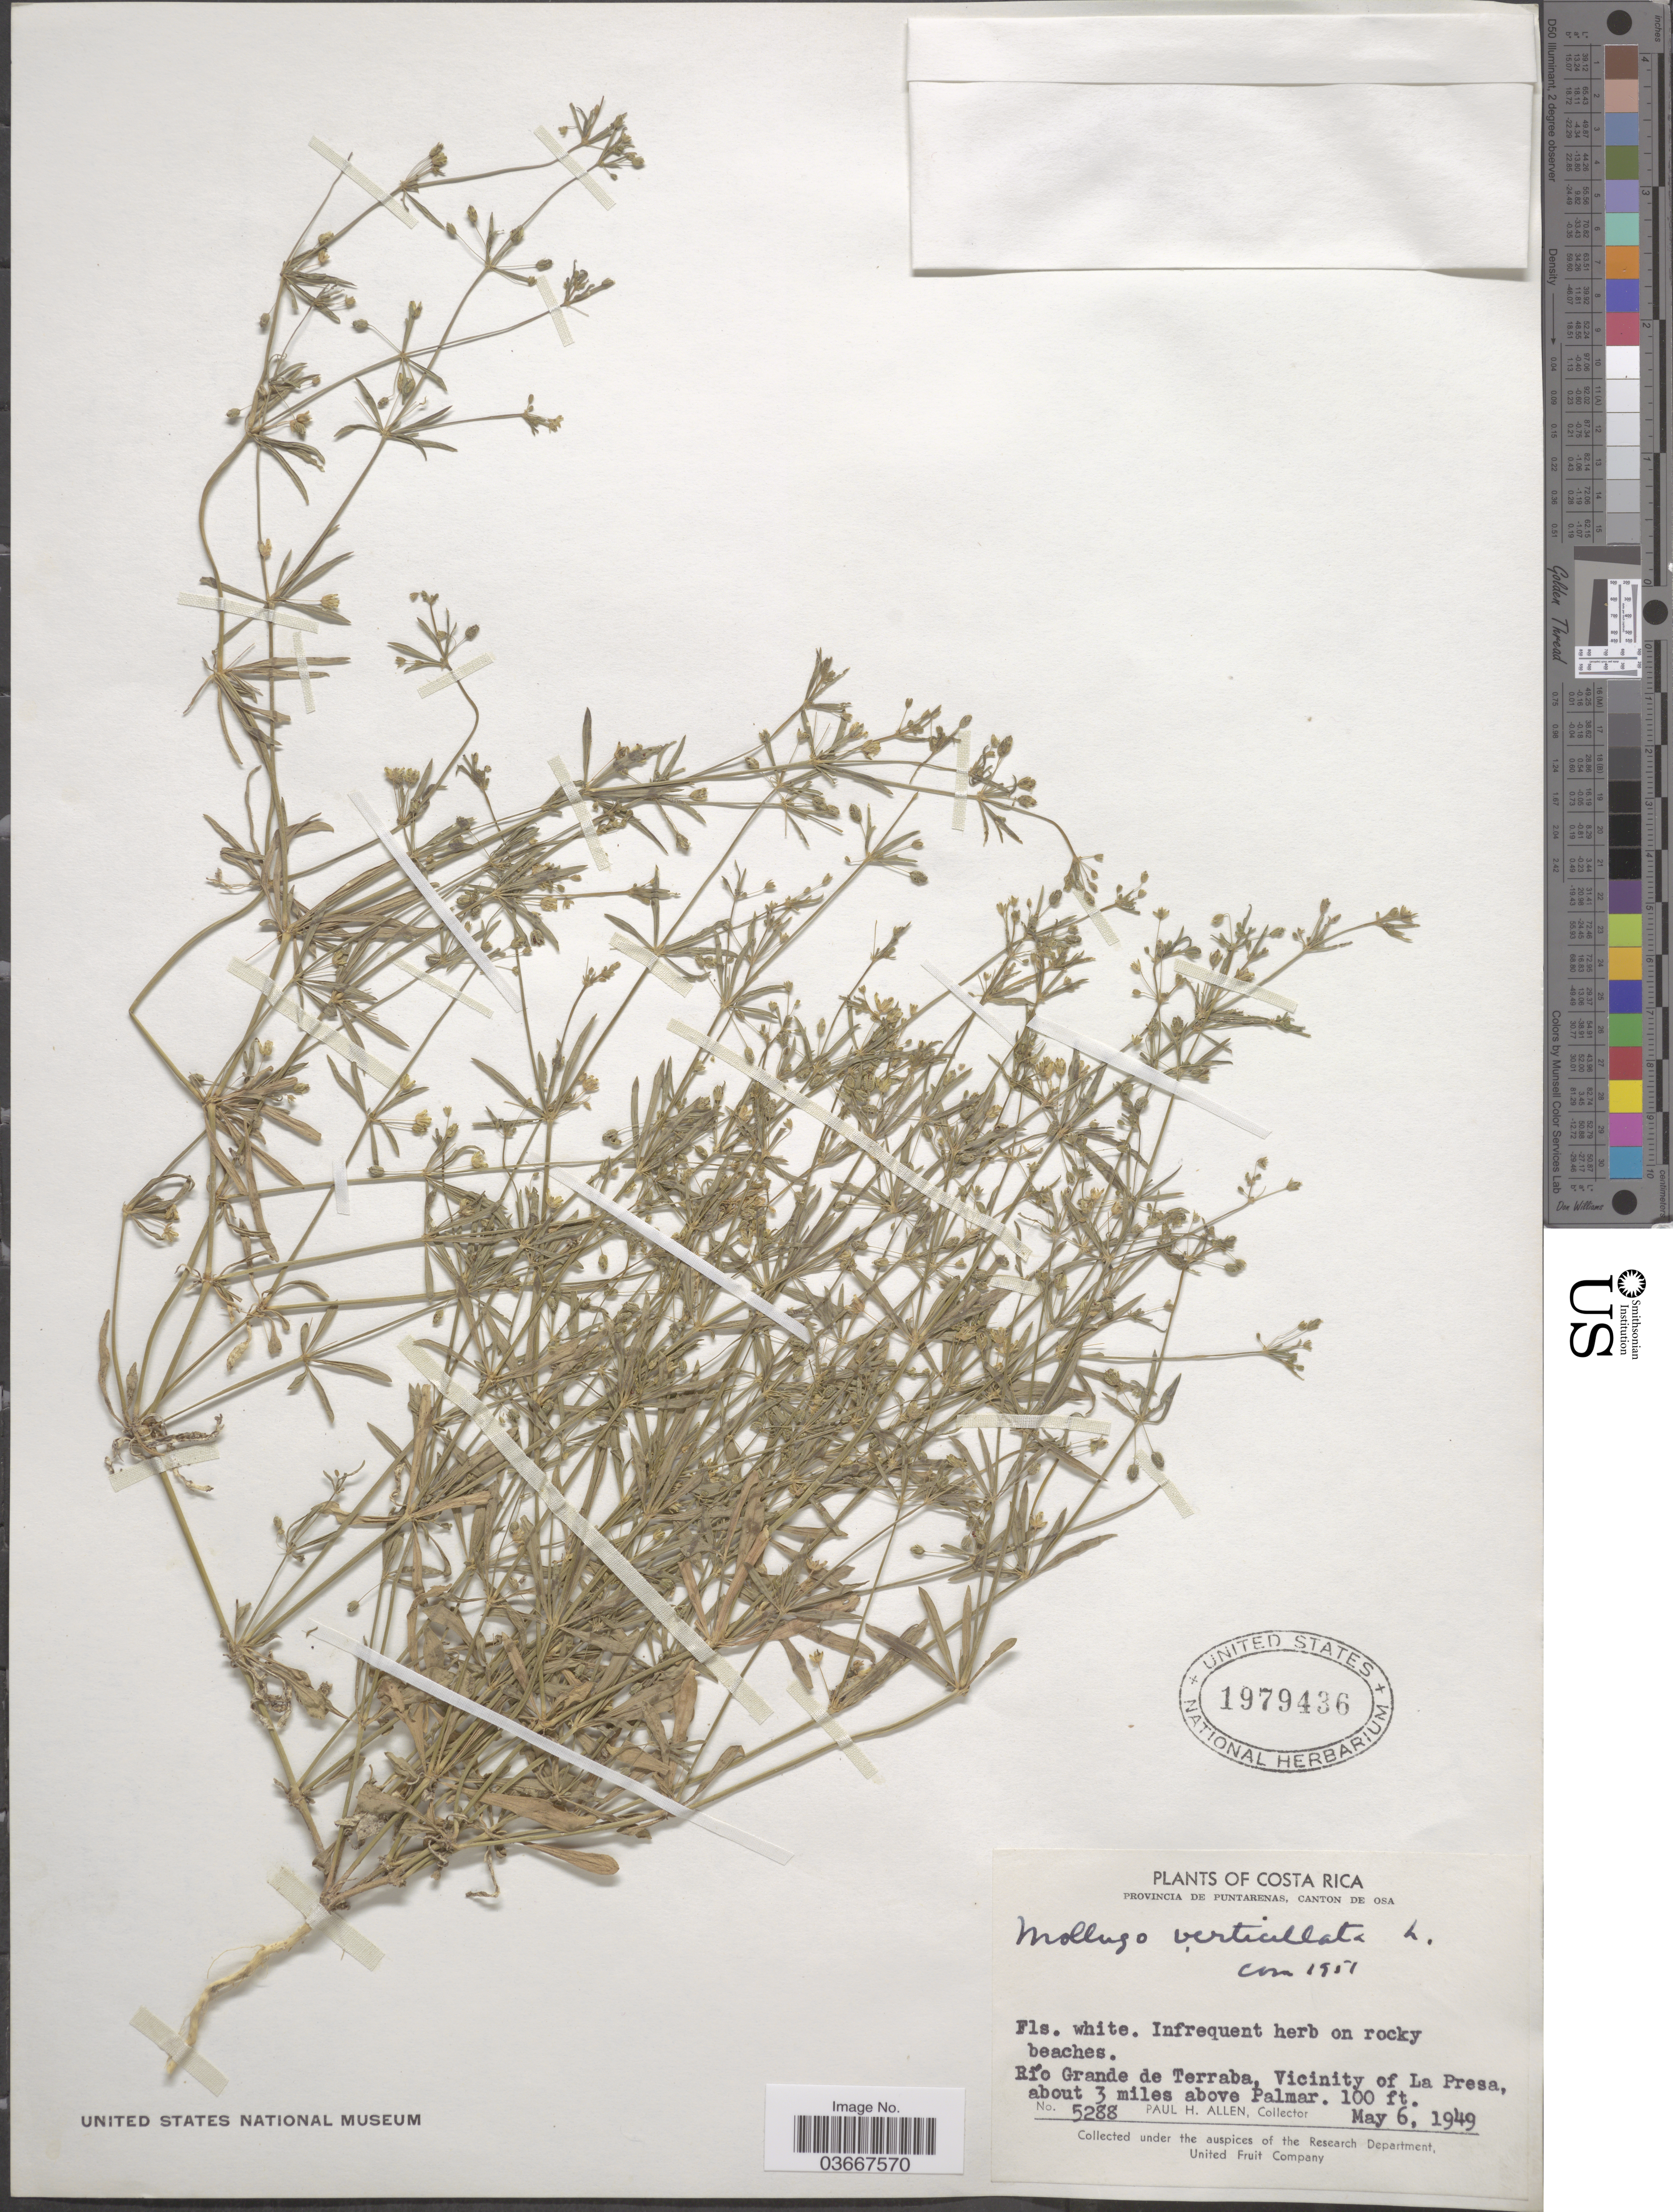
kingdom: Plantae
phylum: Tracheophyta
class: Magnoliopsida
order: Caryophyllales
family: Molluginaceae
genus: Mollugo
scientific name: Mollugo verticillata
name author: L.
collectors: P. H. Allen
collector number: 5288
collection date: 1949-05-06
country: Costa Rica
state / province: Puntarenas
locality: Canton de Osa. Río Grande de Terraba, Vicinity of La Presa, about 3 miles above Palmar.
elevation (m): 30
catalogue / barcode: US 1979436